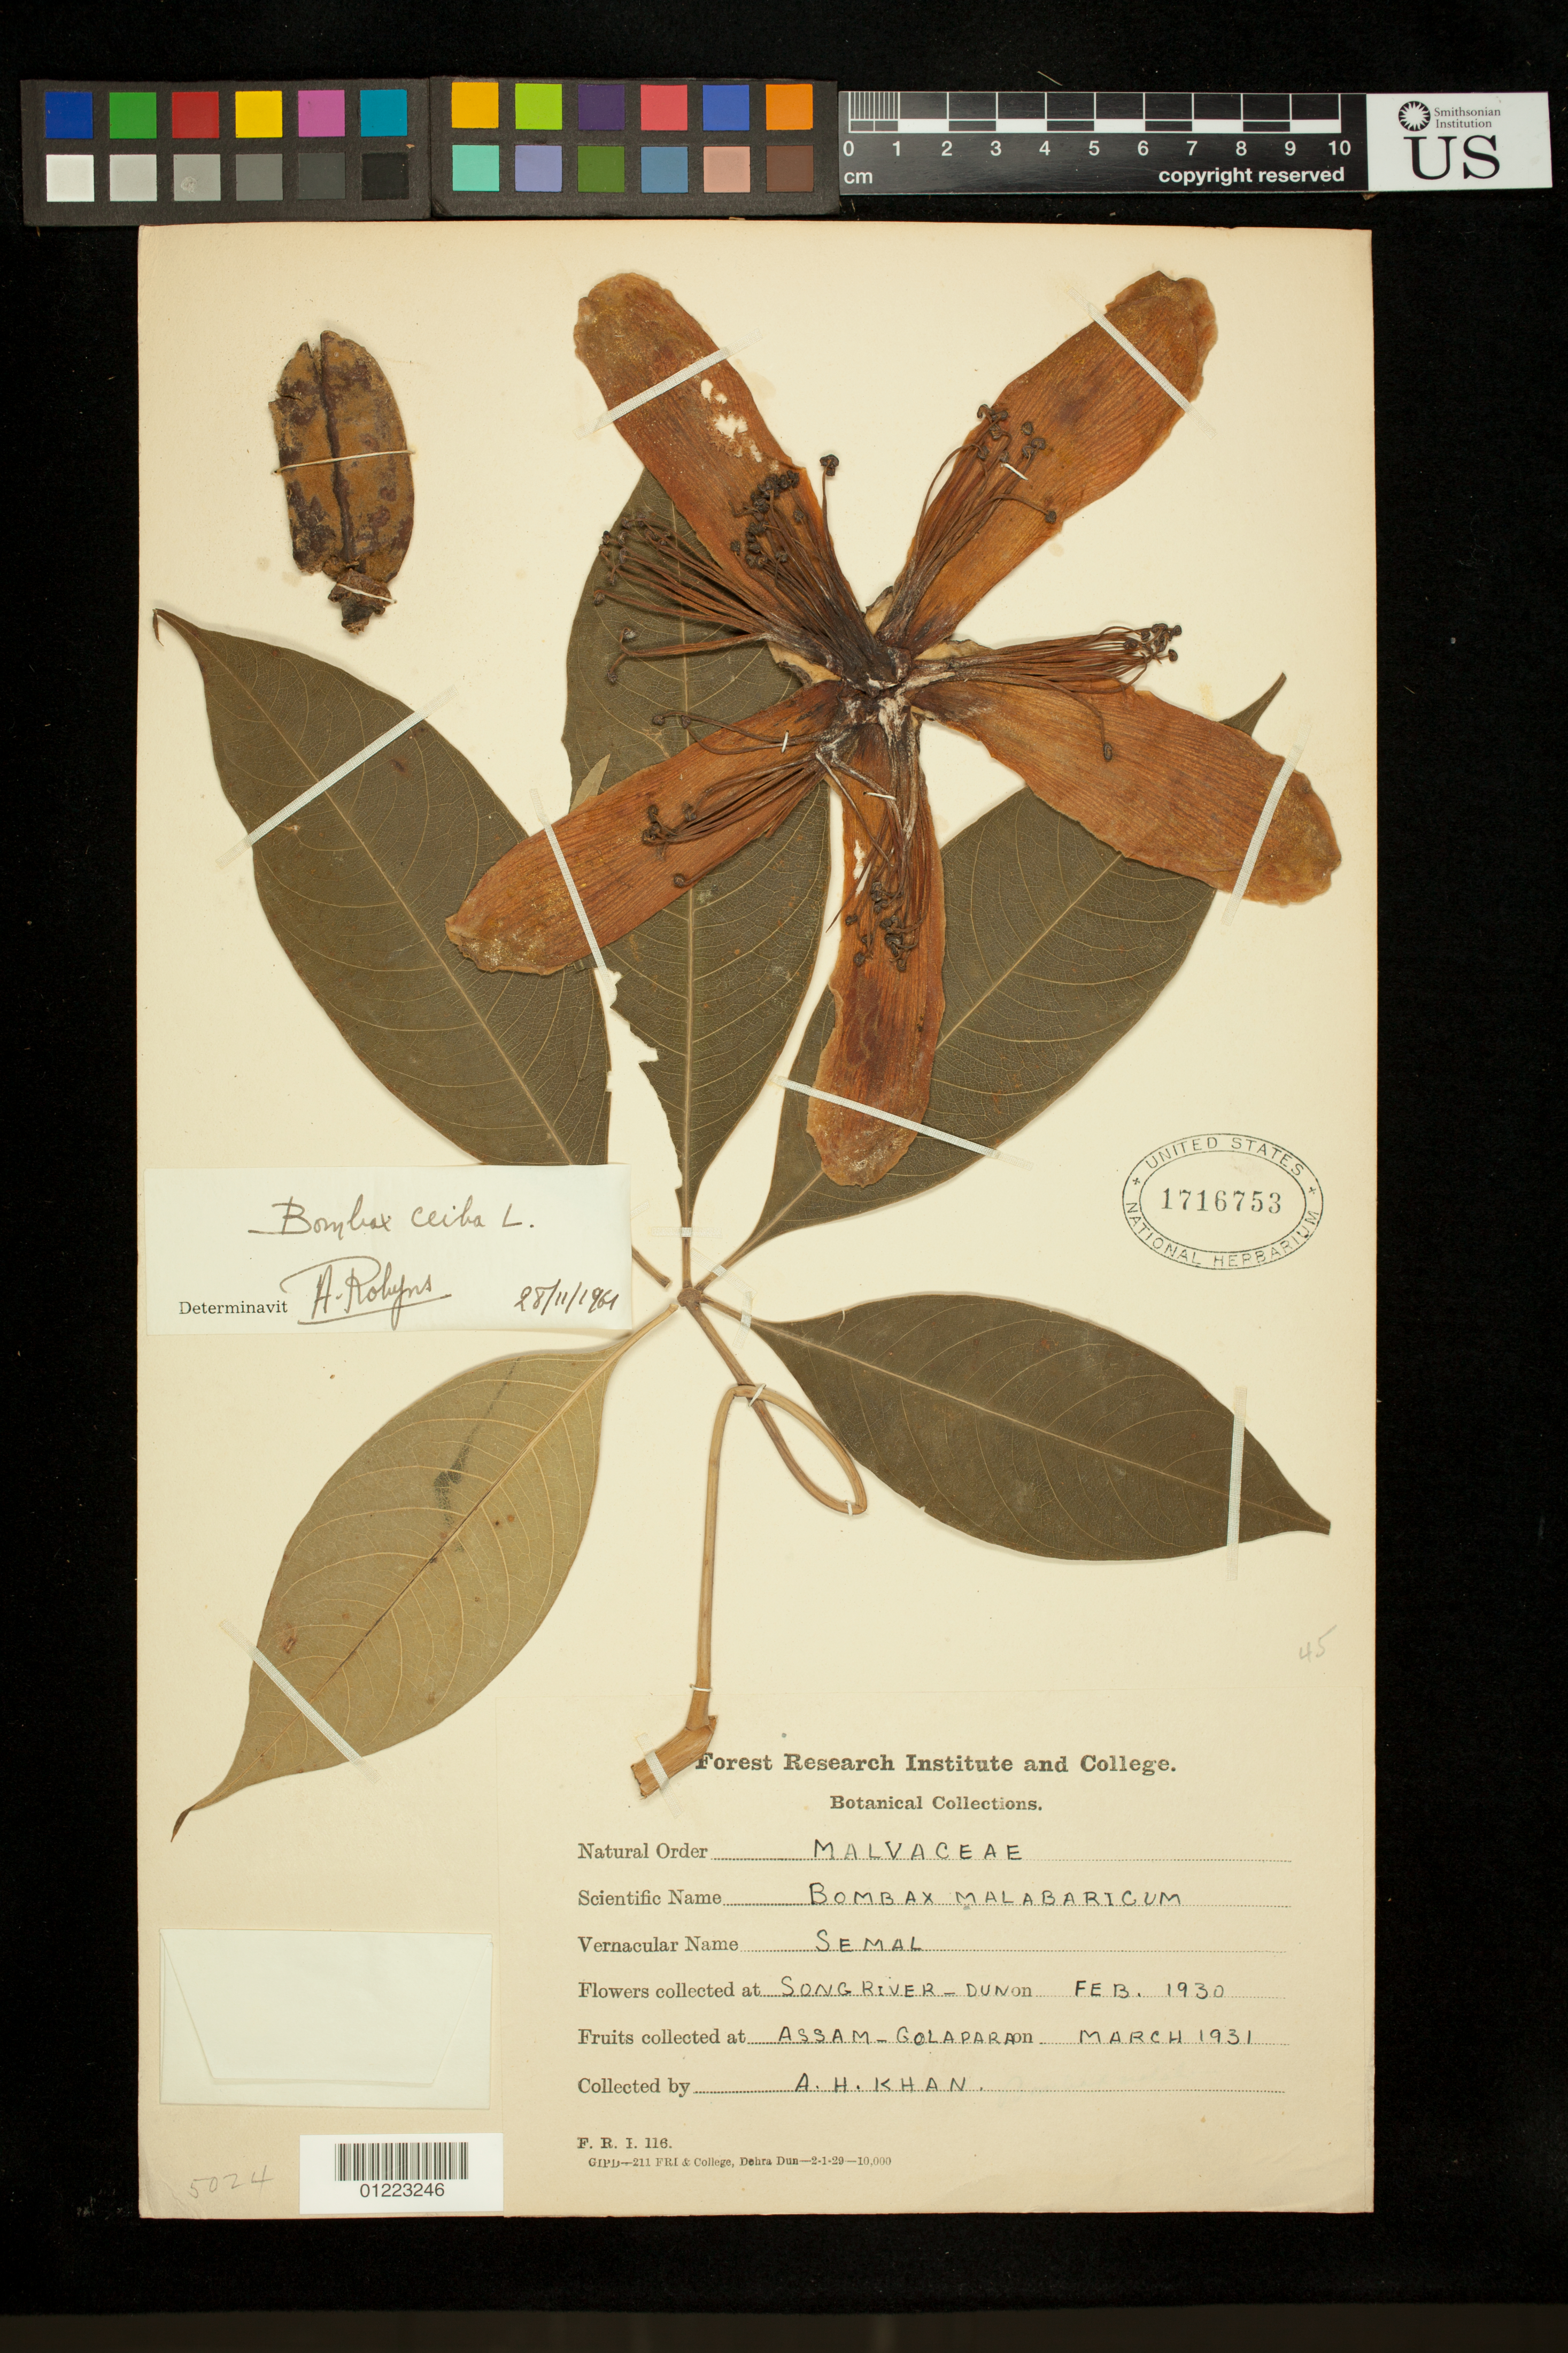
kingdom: Plantae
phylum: Tracheophyta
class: Magnoliopsida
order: Malvales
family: Malvaceae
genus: Bombax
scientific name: Bombax ceiba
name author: L.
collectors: A. Hafiz-Khan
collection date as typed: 1930-02 and 1931-03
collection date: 1930-02,1931-03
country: India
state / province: Uttarakhand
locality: Song River, Dehra Dun (flowers), Assam - Golapara (fruit)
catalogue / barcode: US 1716753